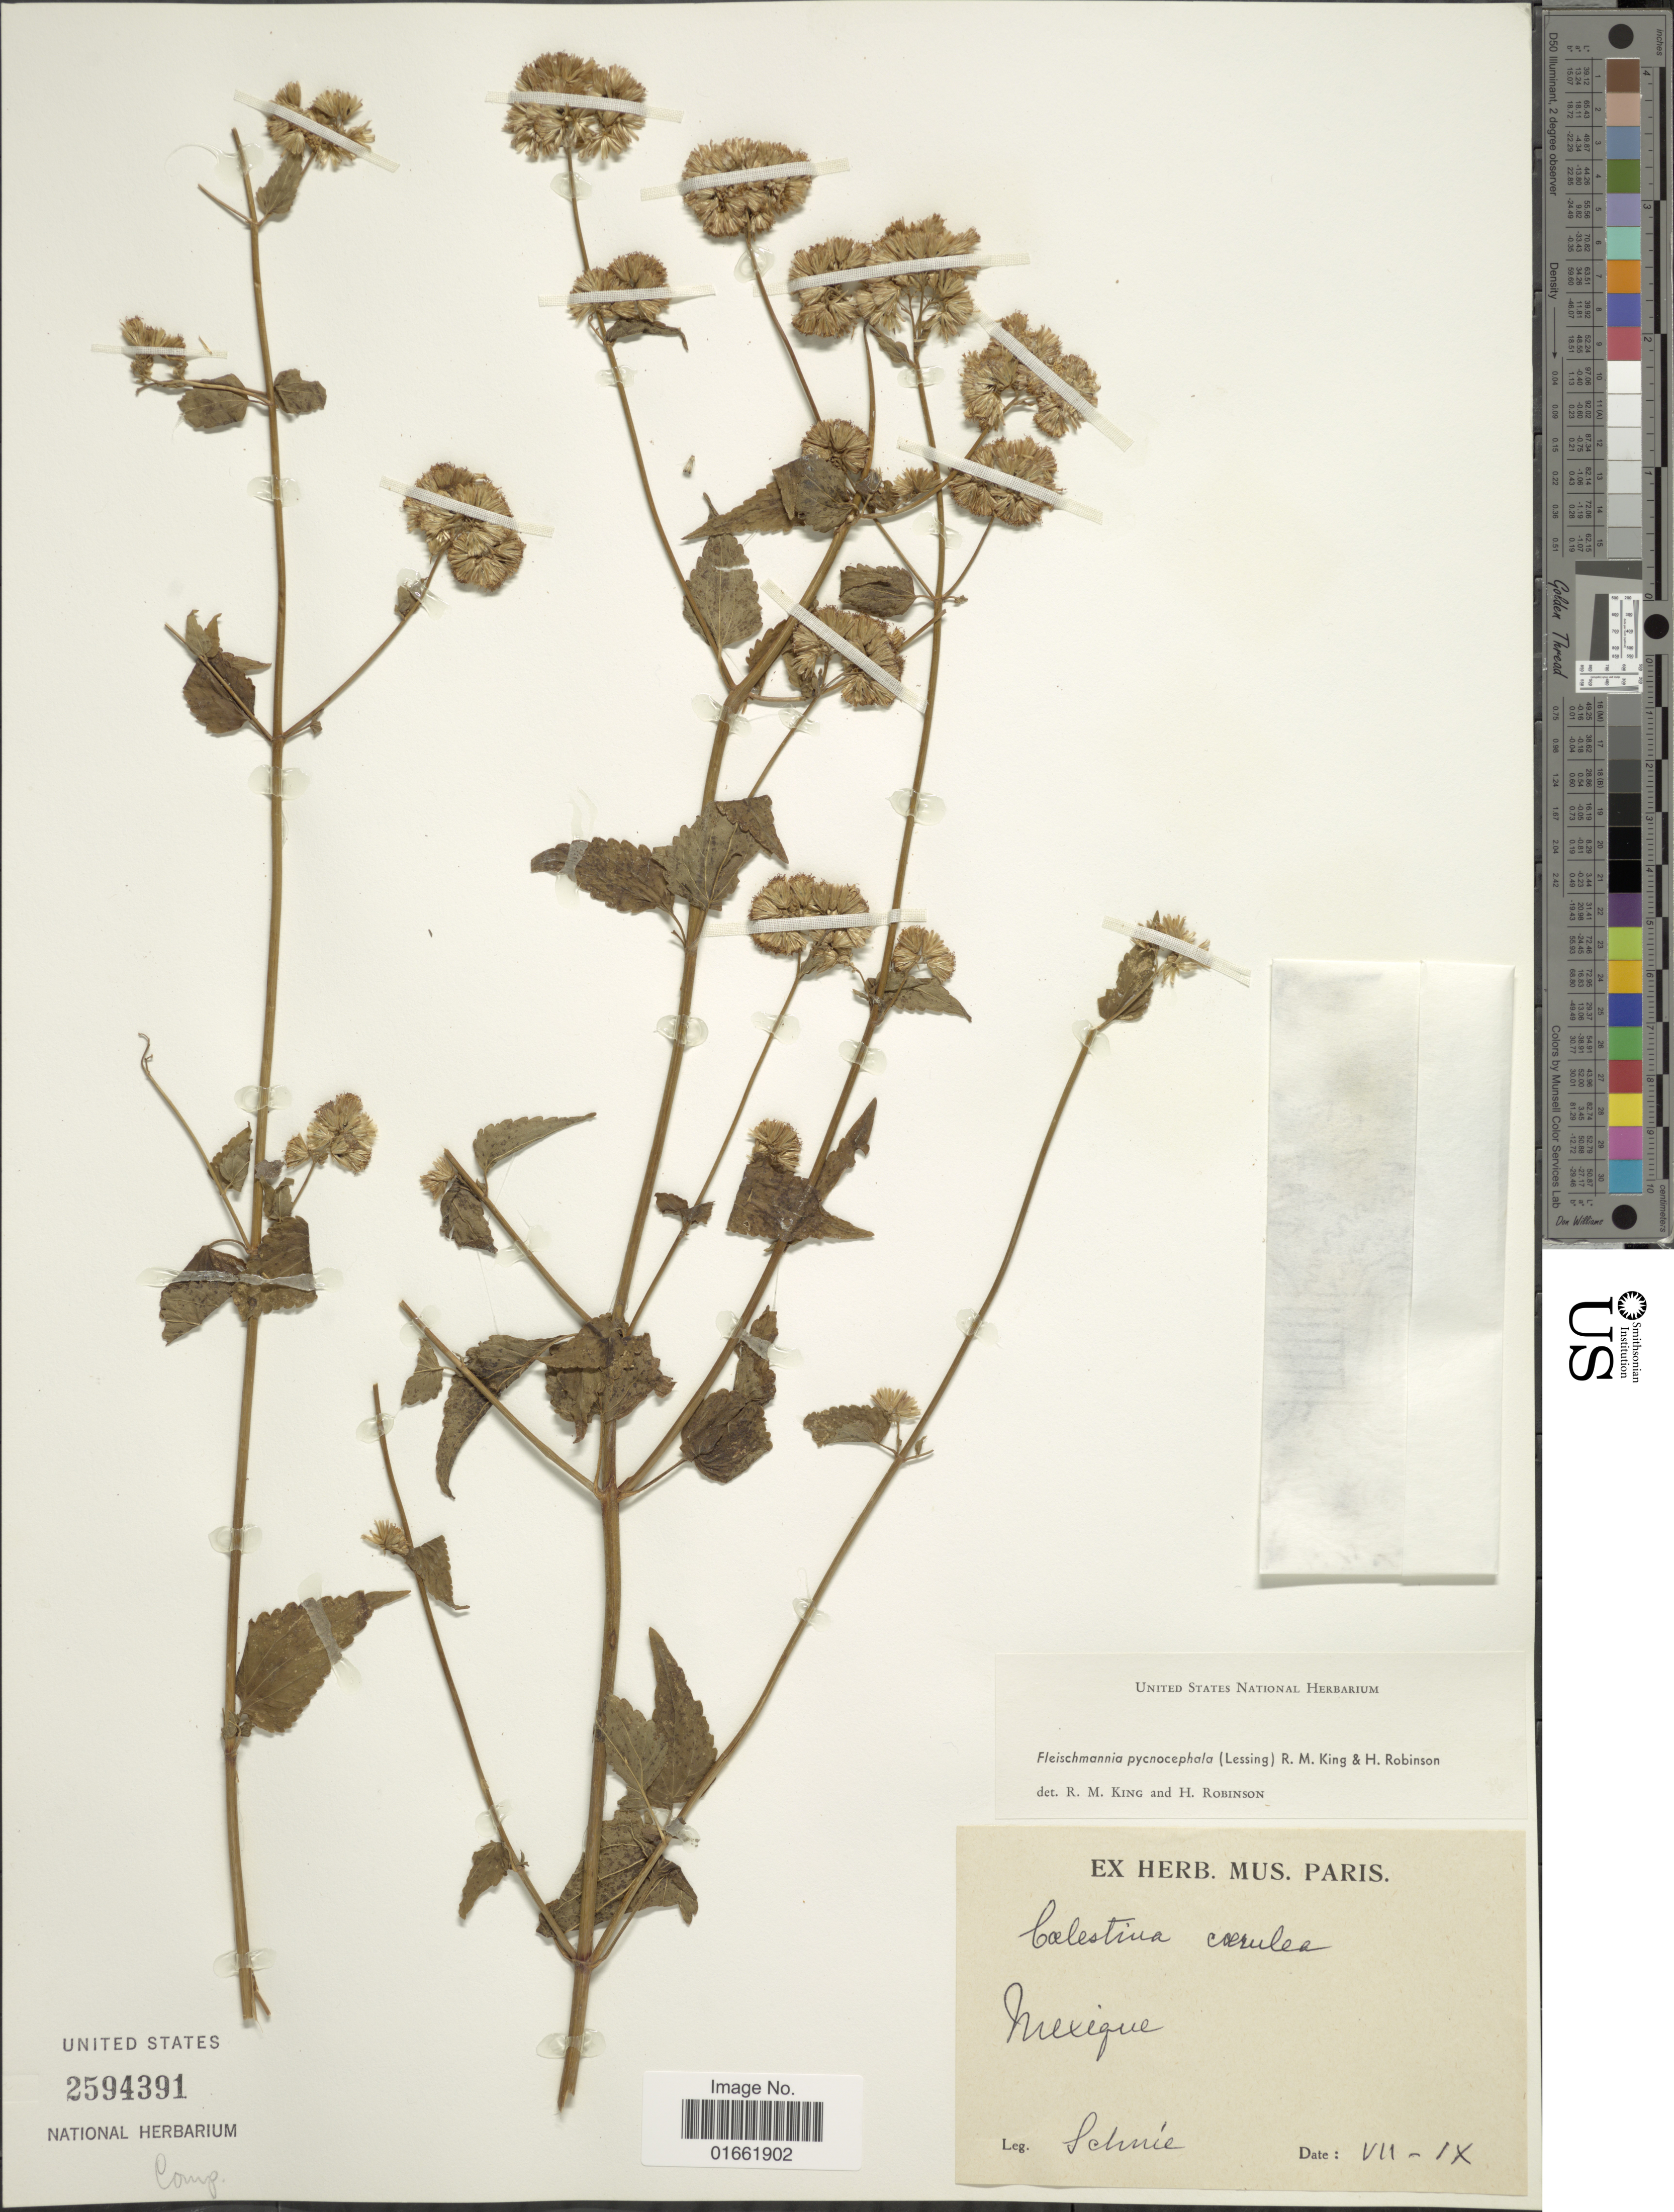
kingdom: Plantae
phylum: Tracheophyta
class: Magnoliopsida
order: Asterales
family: Asteraceae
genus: Fleischmannia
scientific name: Fleischmannia pycnocephala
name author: (Less.) R.M. King & H. Rob.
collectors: L. Schnie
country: Mexico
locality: Mexique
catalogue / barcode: US 2594391